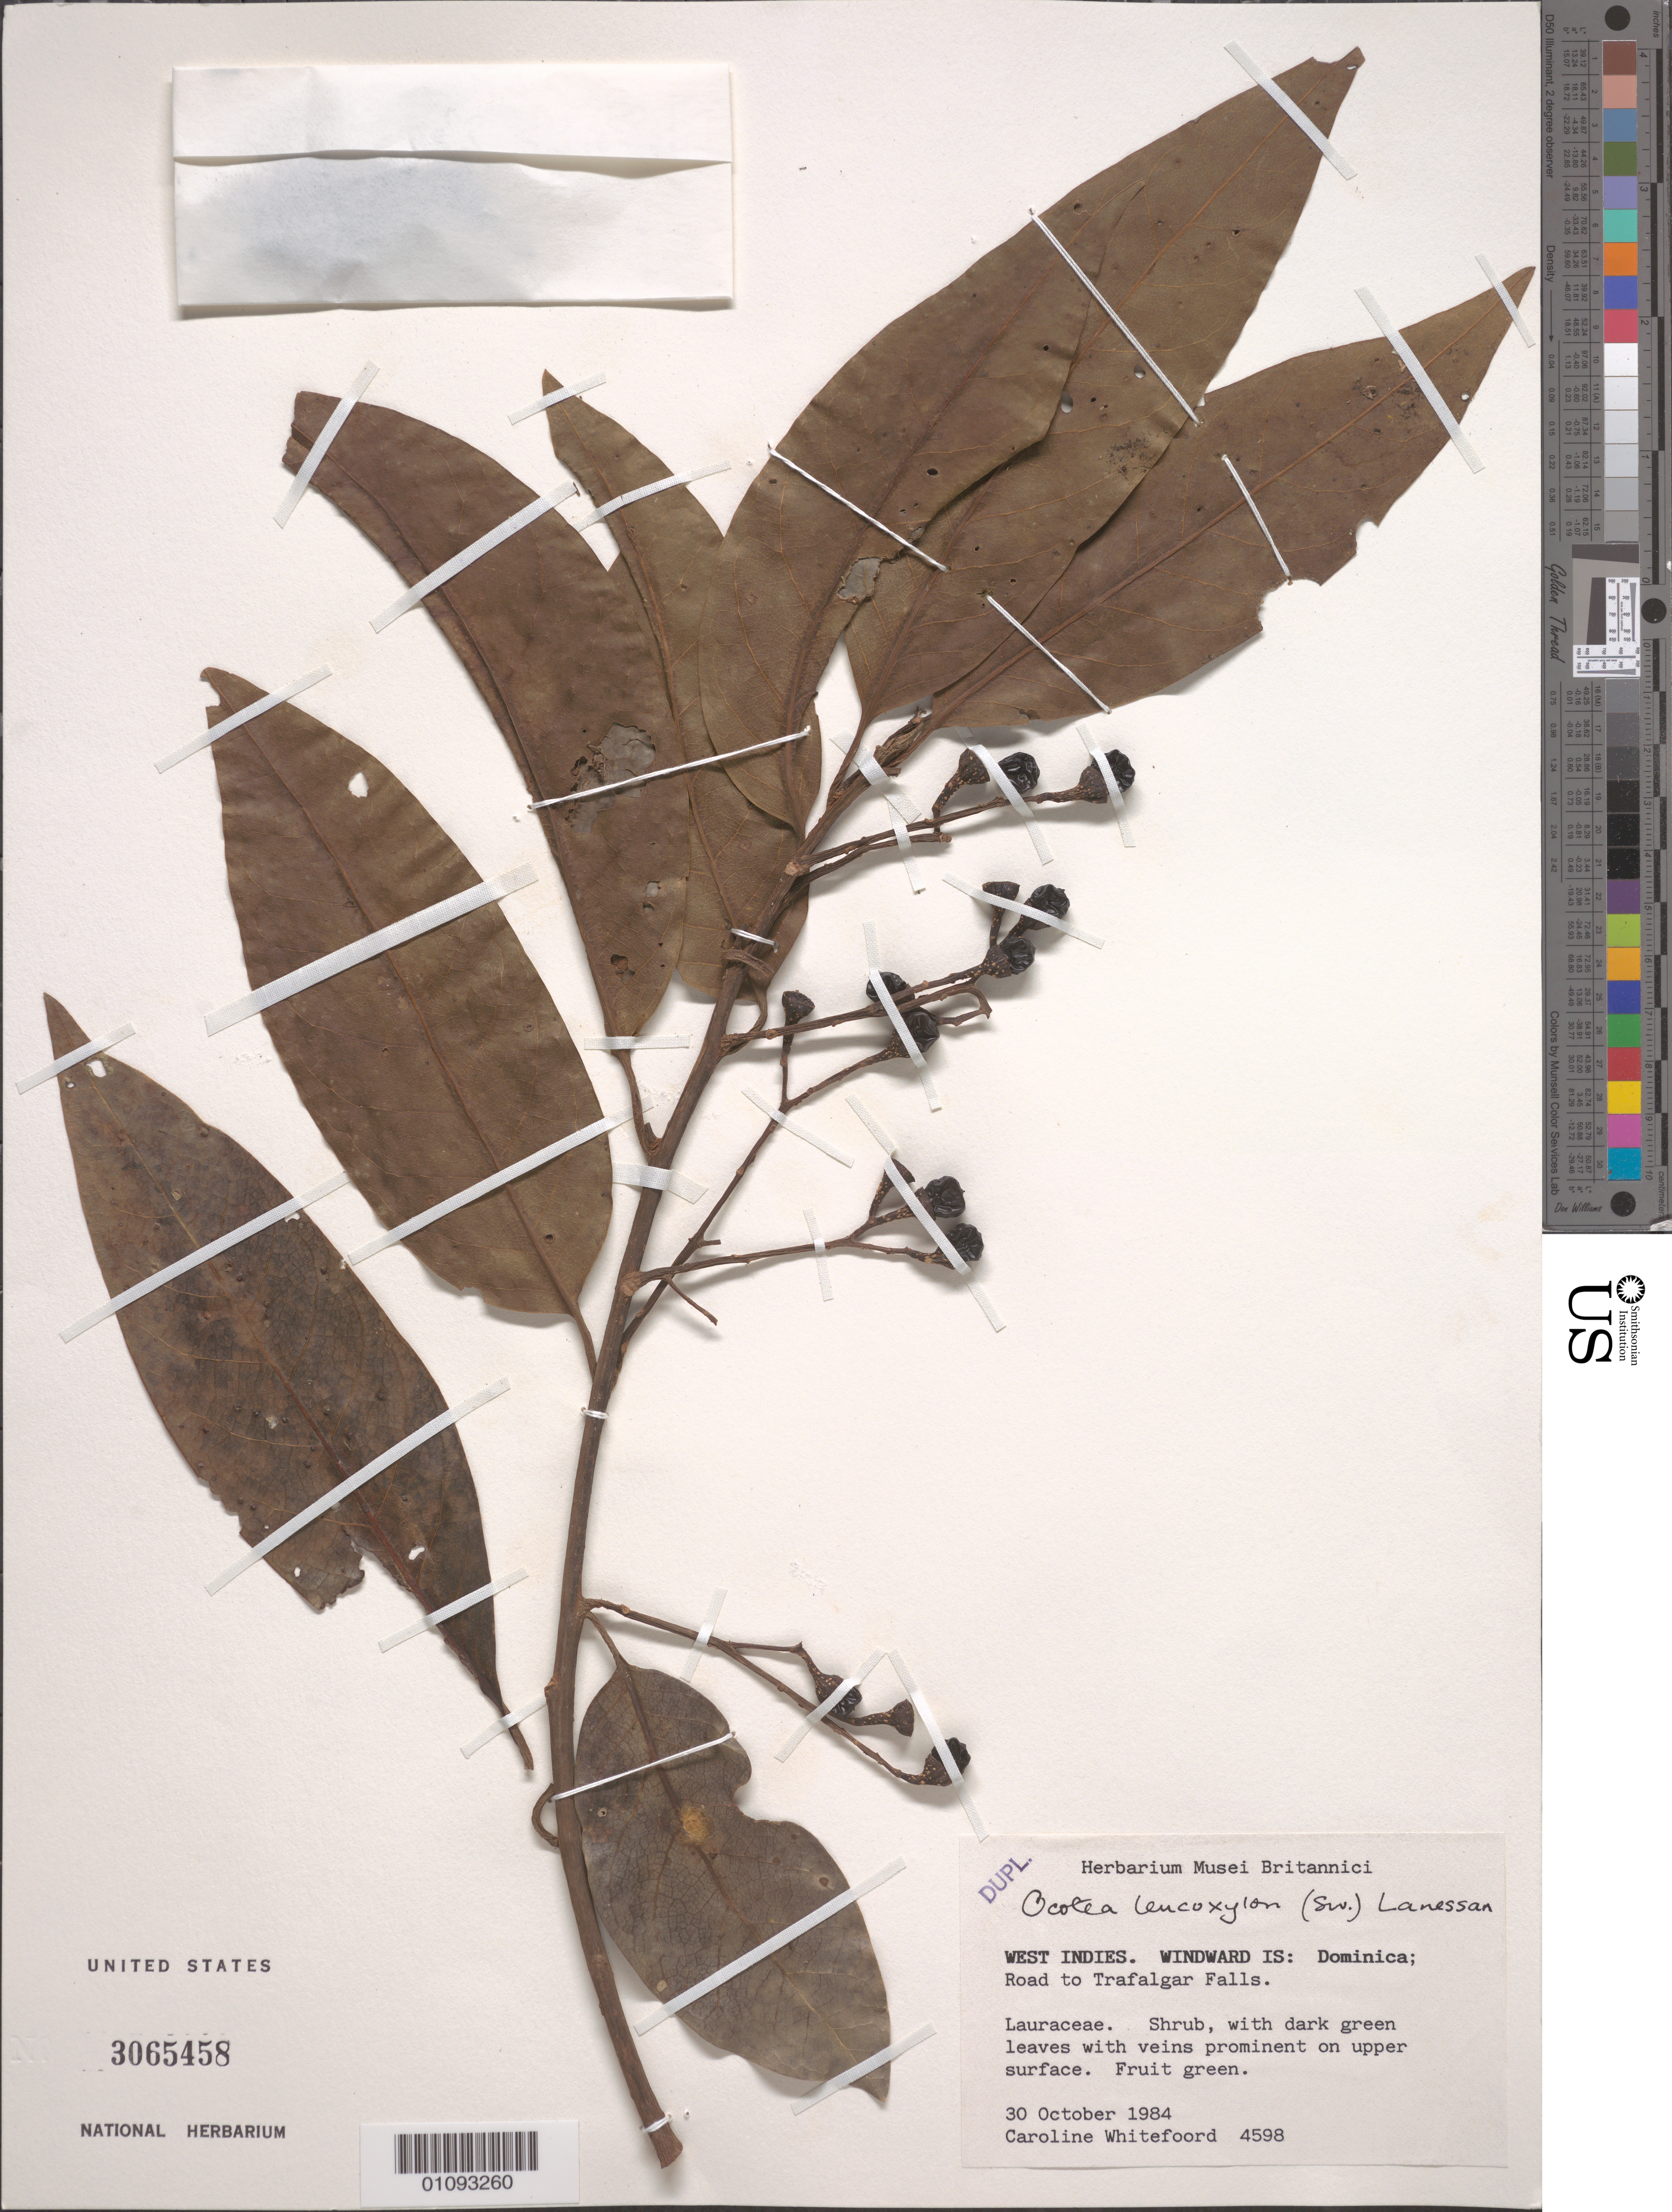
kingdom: Plantae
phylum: Tracheophyta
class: Magnoliopsida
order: Laurales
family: Lauraceae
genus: Ocotea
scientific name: Ocotea leucoxylon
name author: (Sw.) Laness.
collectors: C. Whitefoord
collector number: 4598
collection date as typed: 30 Oct 1984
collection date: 1984-10-30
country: Dominica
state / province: St. George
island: Dominica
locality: Trafalgar Falls.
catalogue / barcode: US 3065458